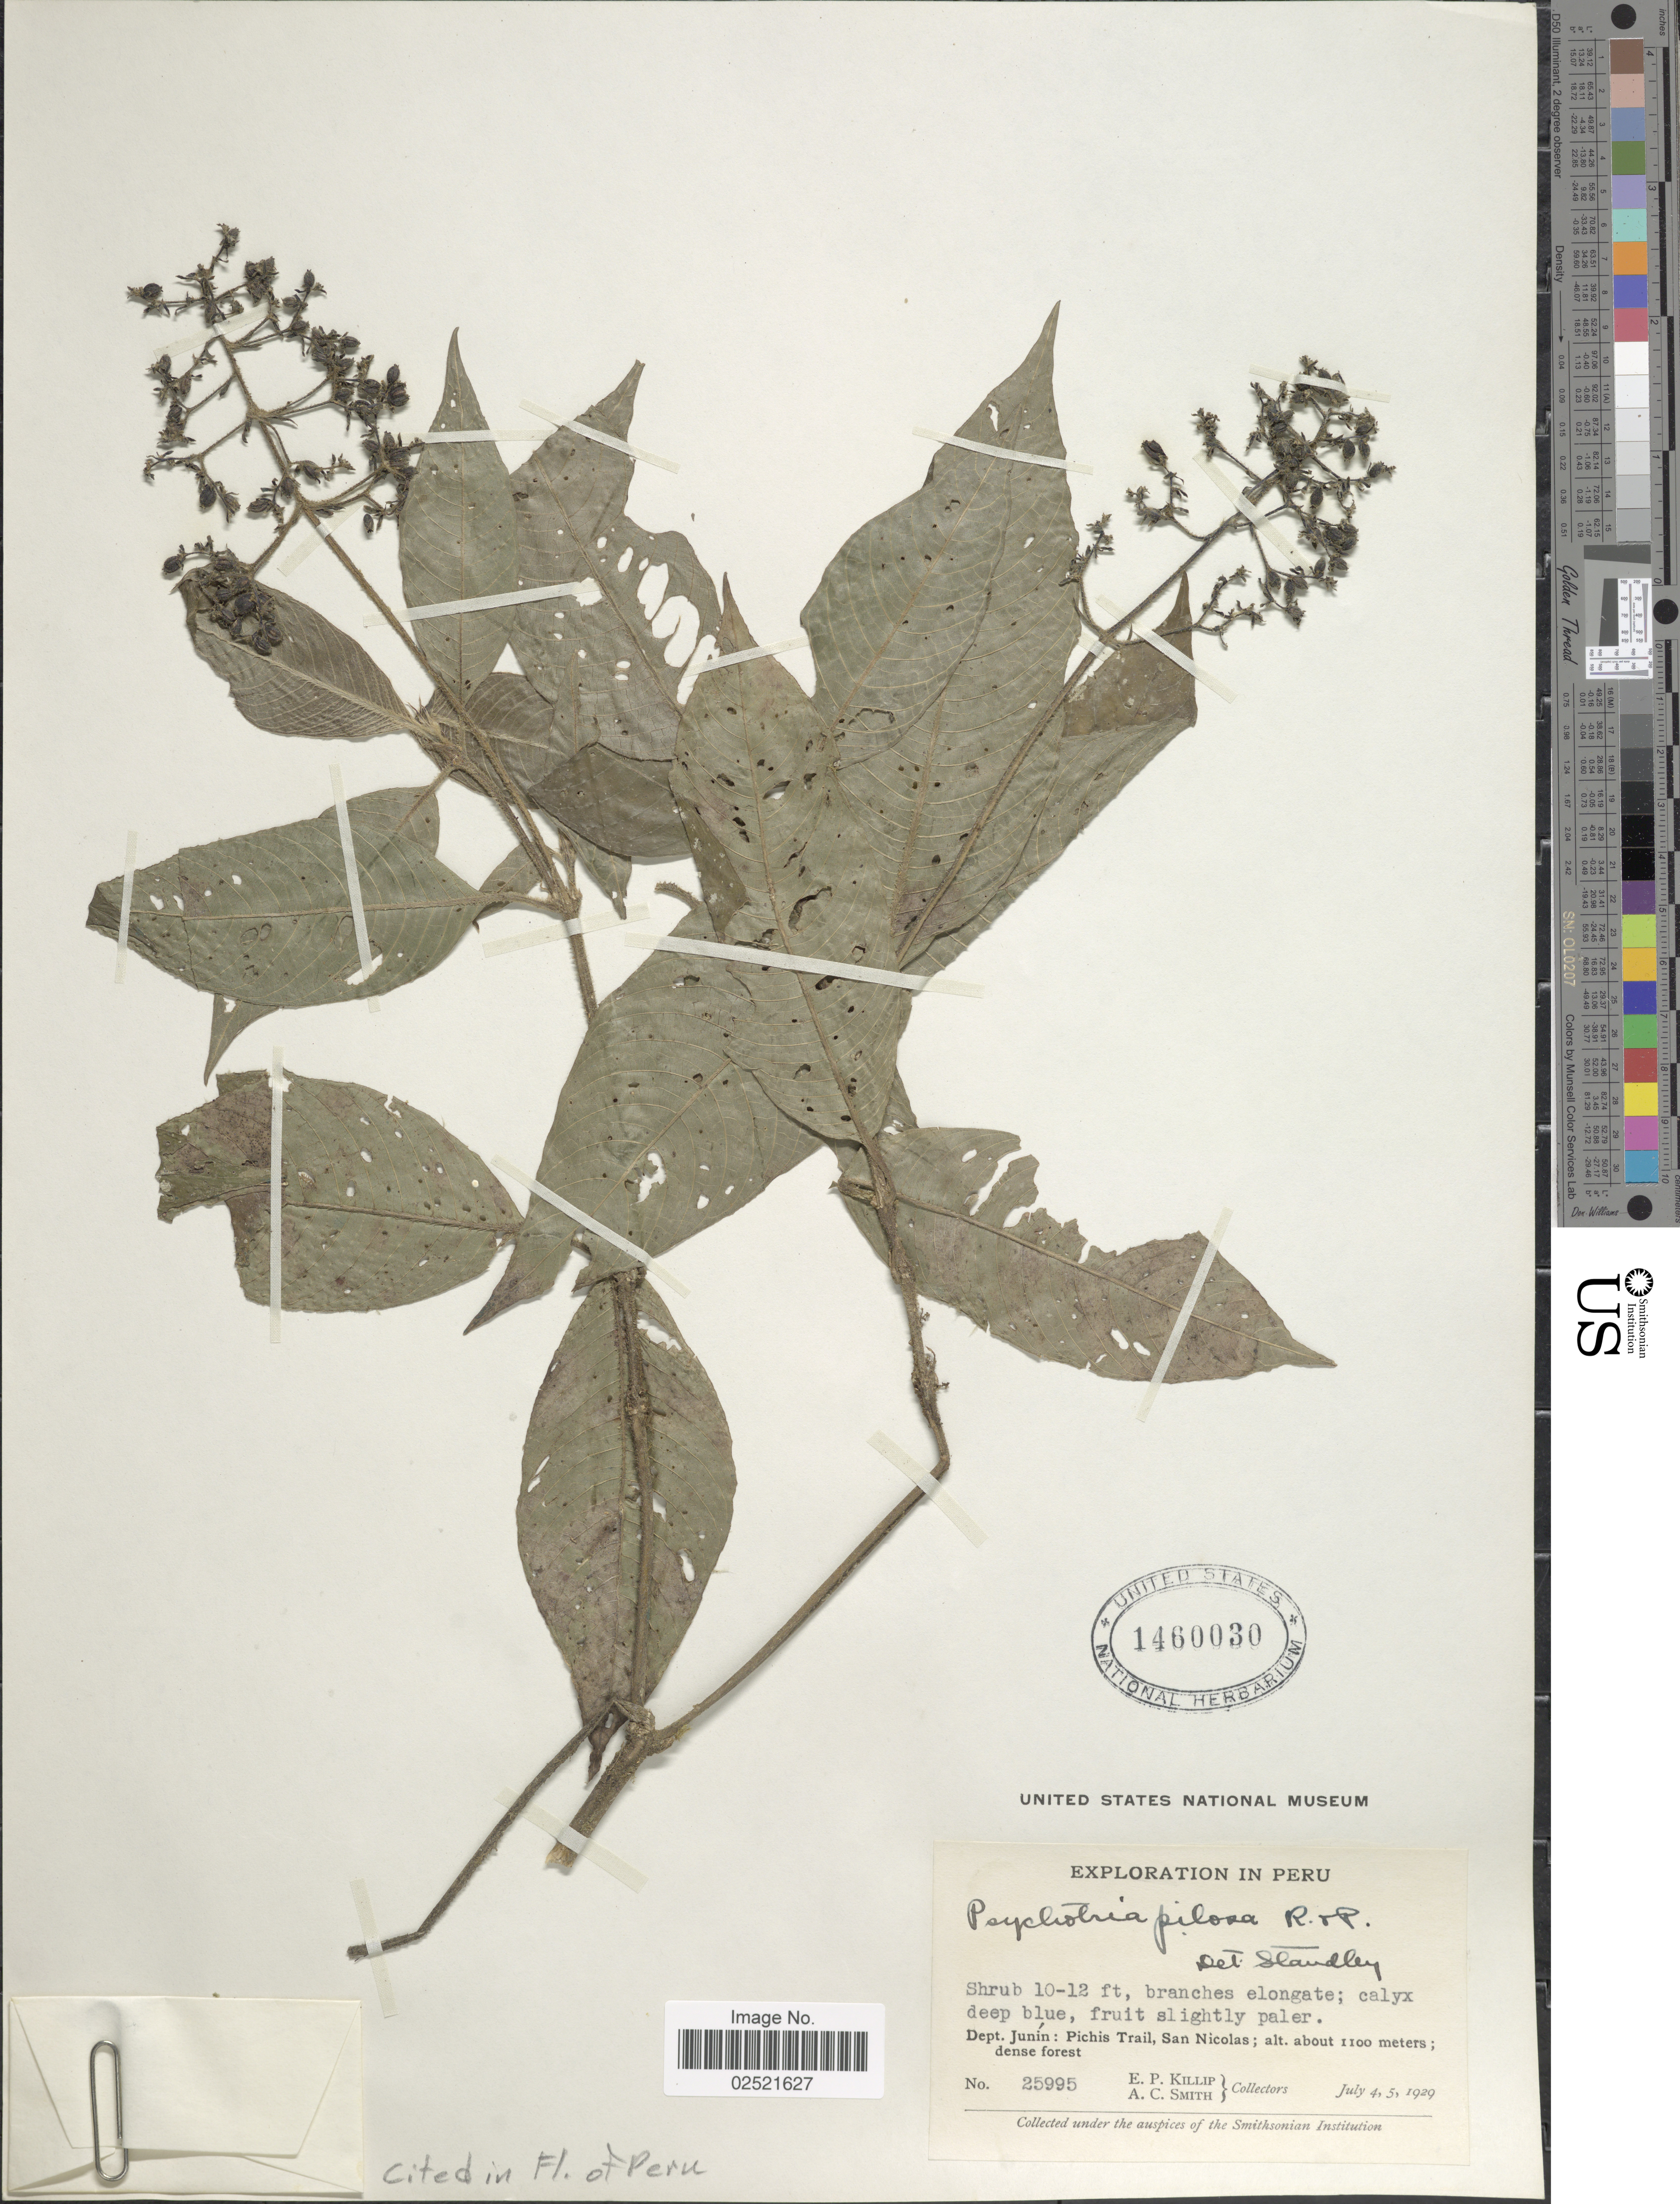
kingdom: Plantae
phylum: Tracheophyta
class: Magnoliopsida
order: Gentianales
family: Rubiaceae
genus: Psychotria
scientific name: Psychotria pilosa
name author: Ruiz & Pav.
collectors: E. P. Killip & A. C. Smith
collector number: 25995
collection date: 1929-07-04/1929-07-05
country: Peru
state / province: Junín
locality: Pichis Trail, San Nicolas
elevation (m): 1100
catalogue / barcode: US 1460030